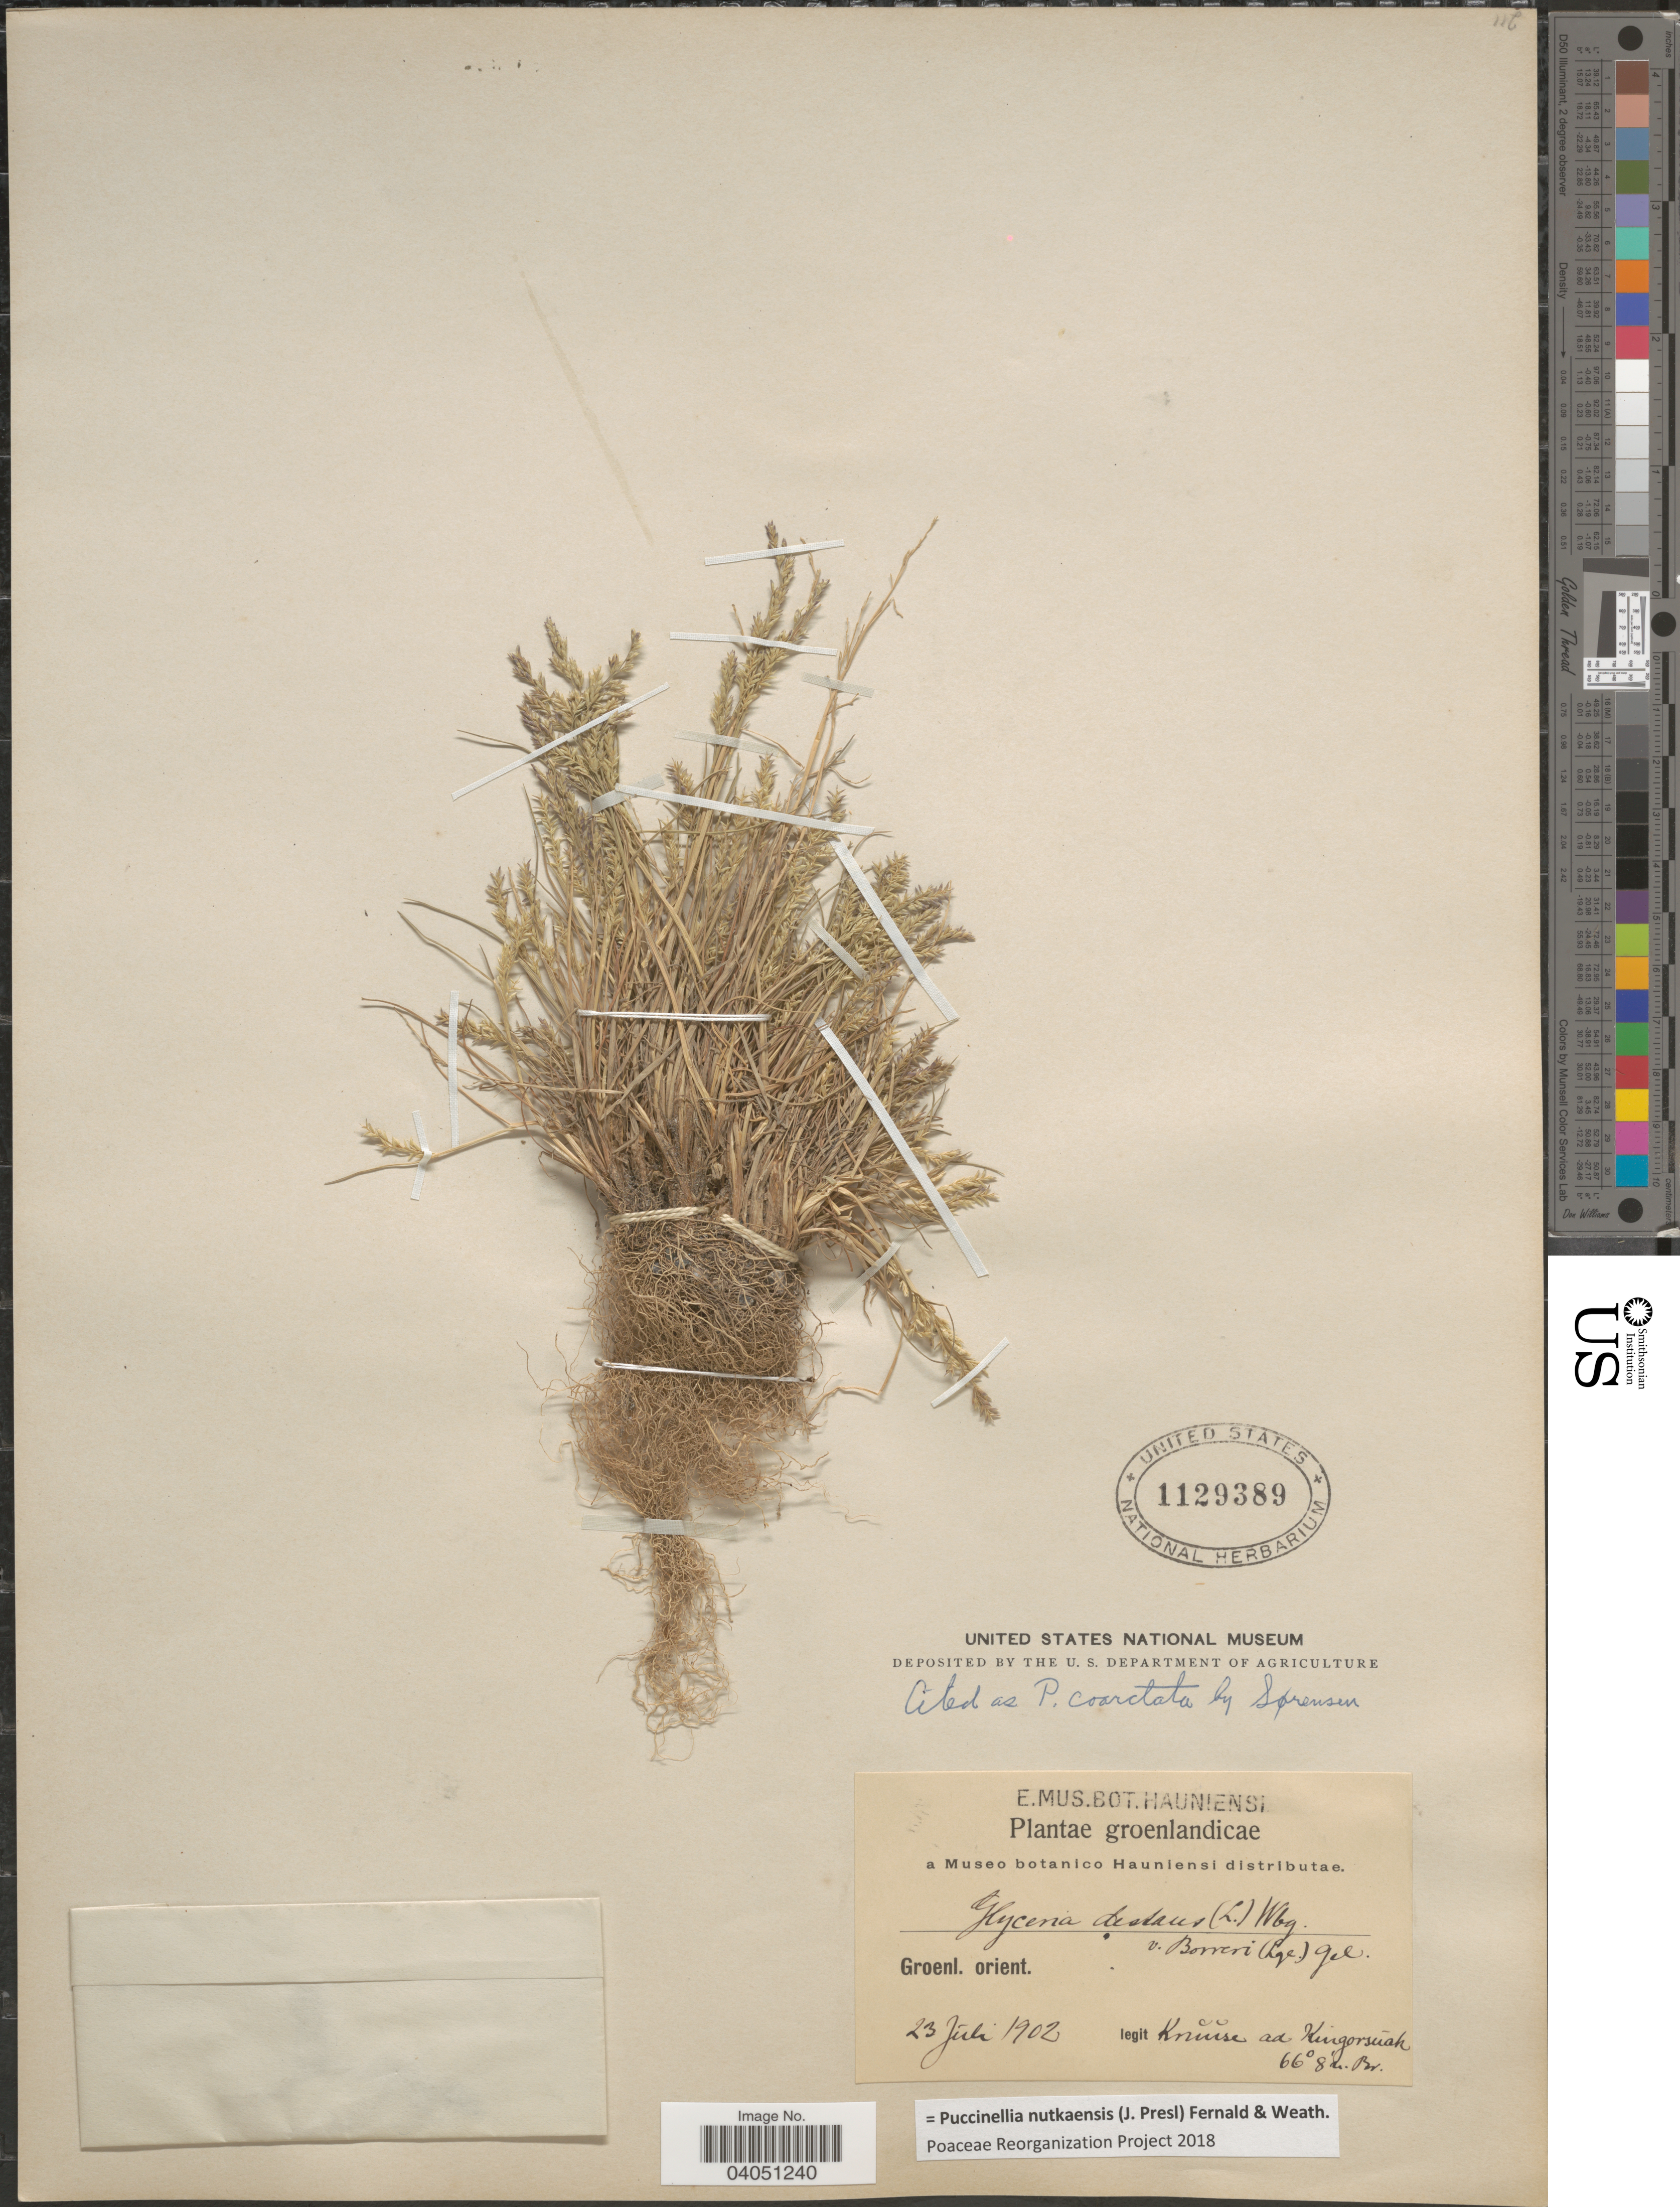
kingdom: Plantae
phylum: Tracheophyta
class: Liliopsida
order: Poales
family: Poaceae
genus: Puccinellia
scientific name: Puccinellia nutkaensis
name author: (J. Presl) Fernald & Weath.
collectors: Knuise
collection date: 1902-07-23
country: Greenland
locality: Groenlandicae. Groenl. oerient.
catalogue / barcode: US 1129389